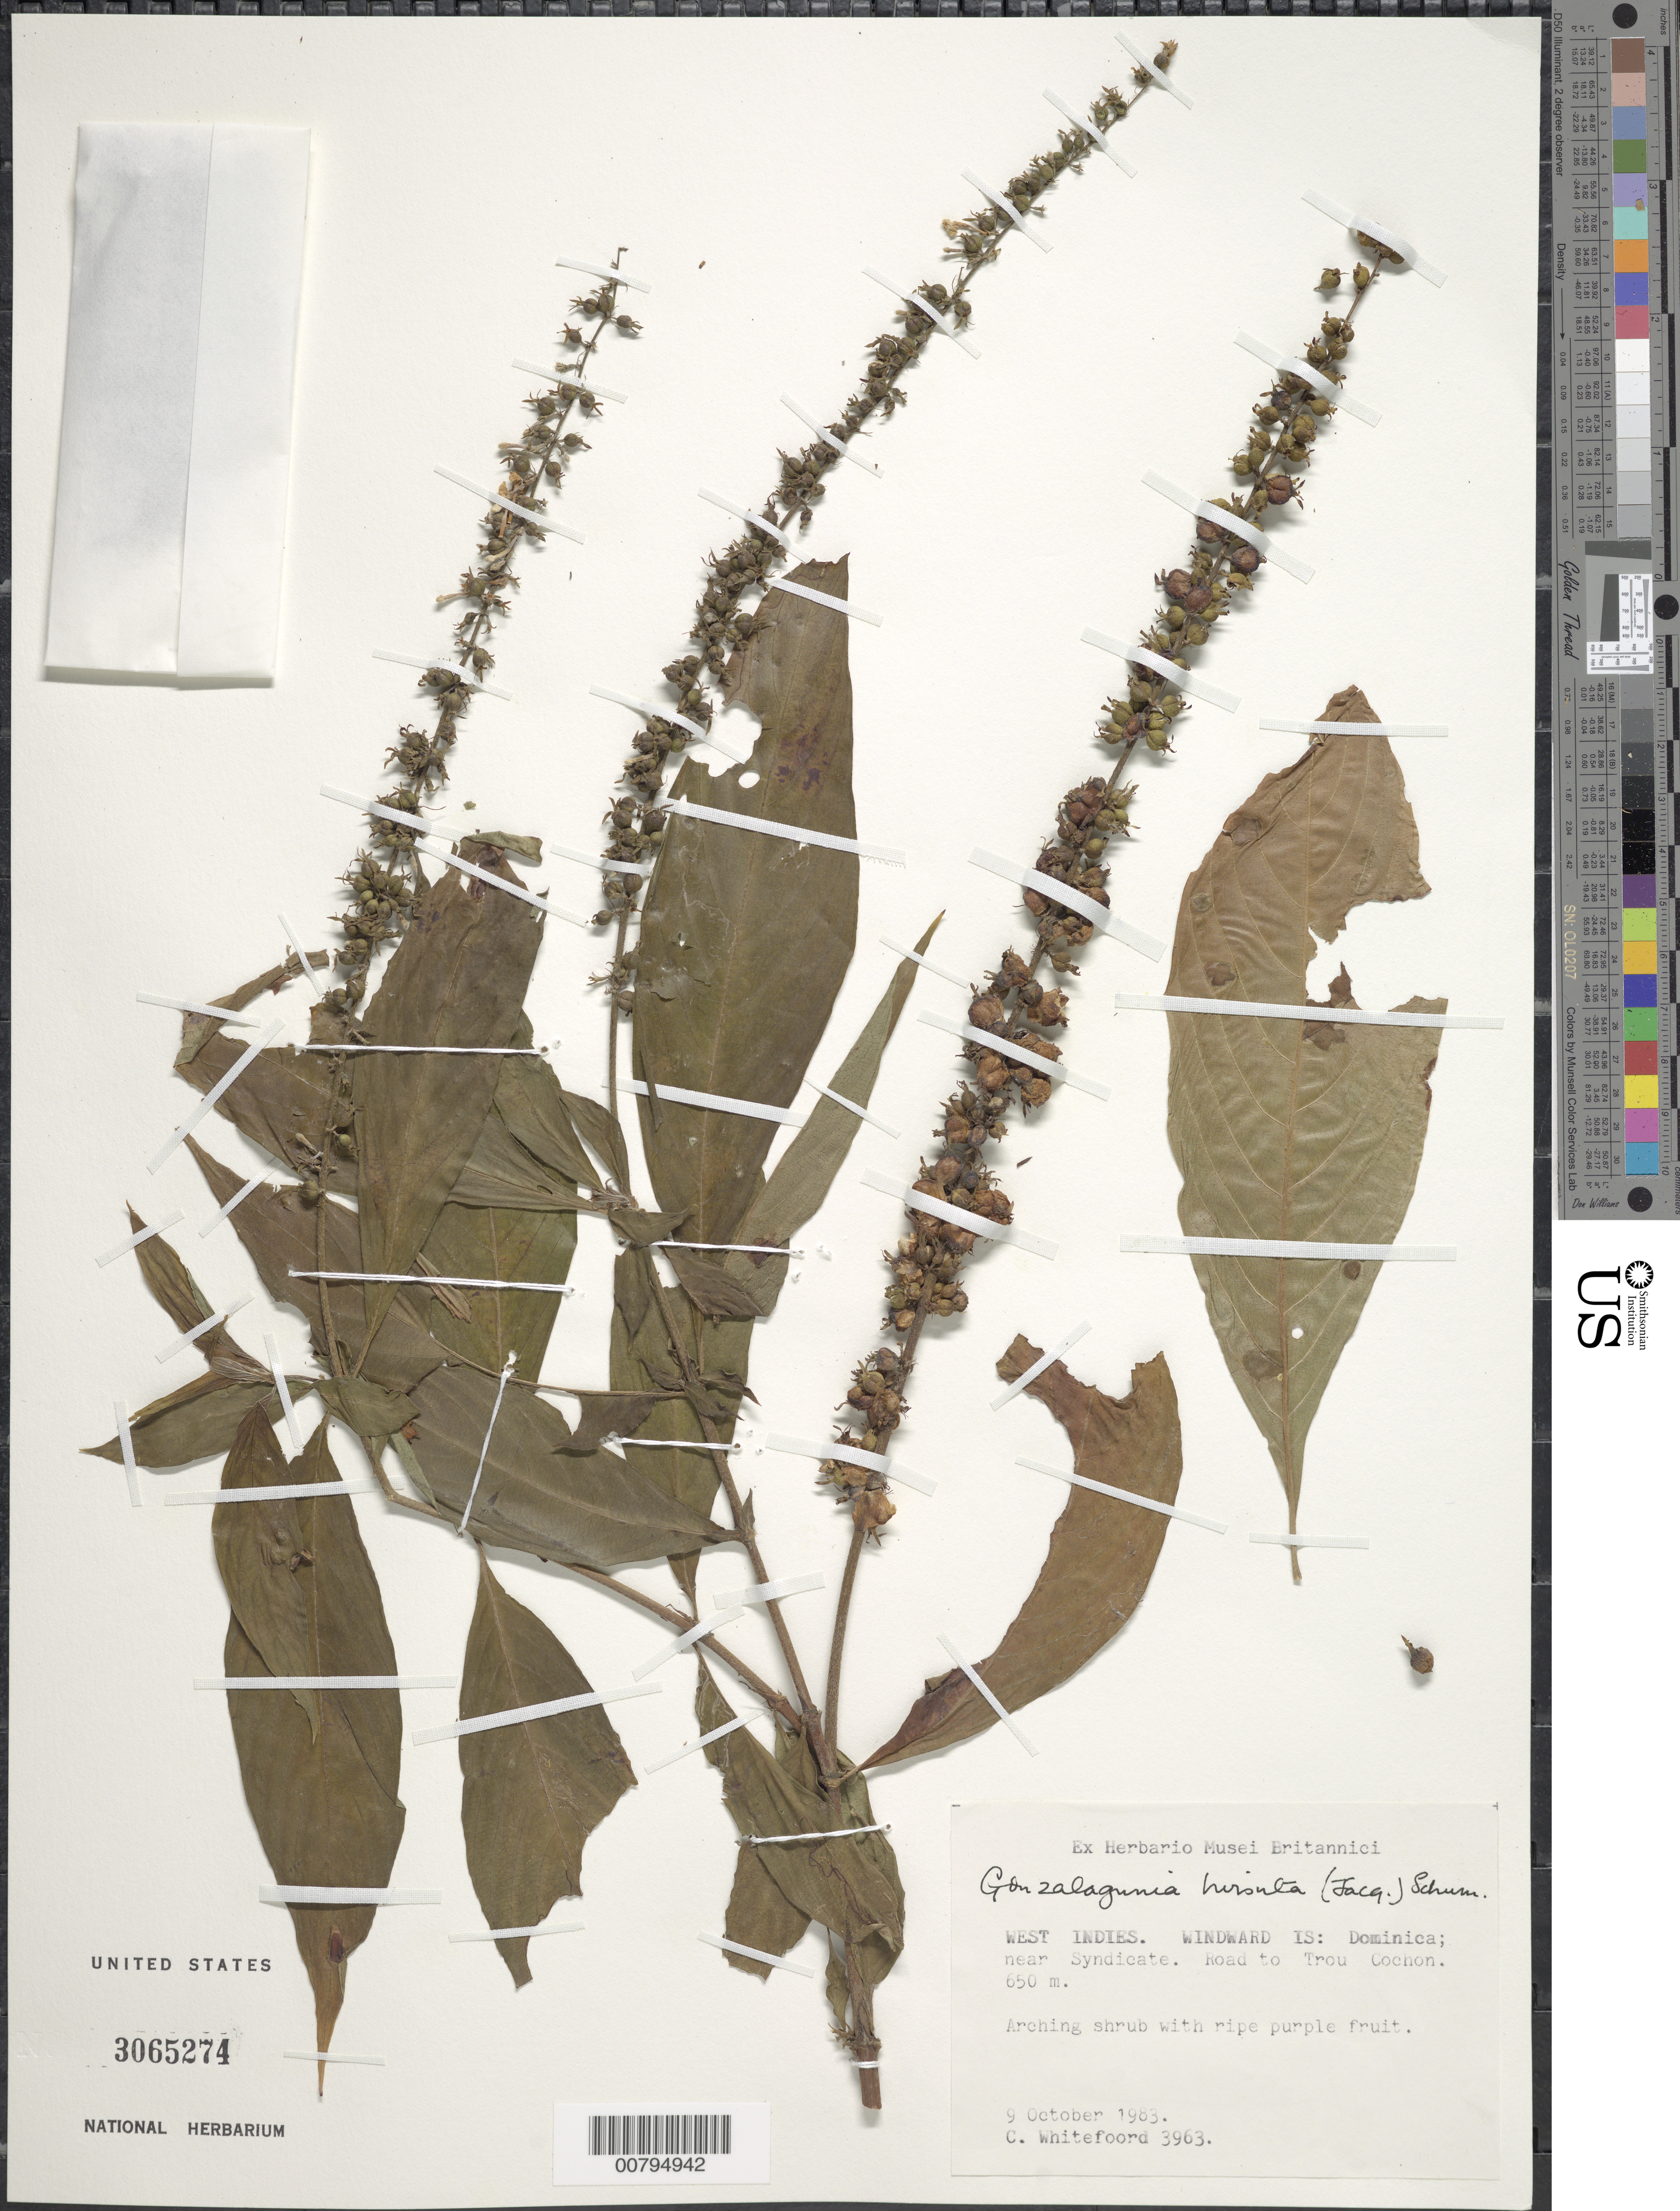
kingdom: Plantae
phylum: Tracheophyta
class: Magnoliopsida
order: Gentianales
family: Rubiaceae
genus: Gonzalagunia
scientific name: Gonzalagunia hirsuta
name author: Schum.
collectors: C. Whitefoord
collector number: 3963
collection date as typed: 09 Oct 1983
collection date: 1983-10-09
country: Dominica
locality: Road to Trou Cochon. Near Syndicate.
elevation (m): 650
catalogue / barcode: US 3065274